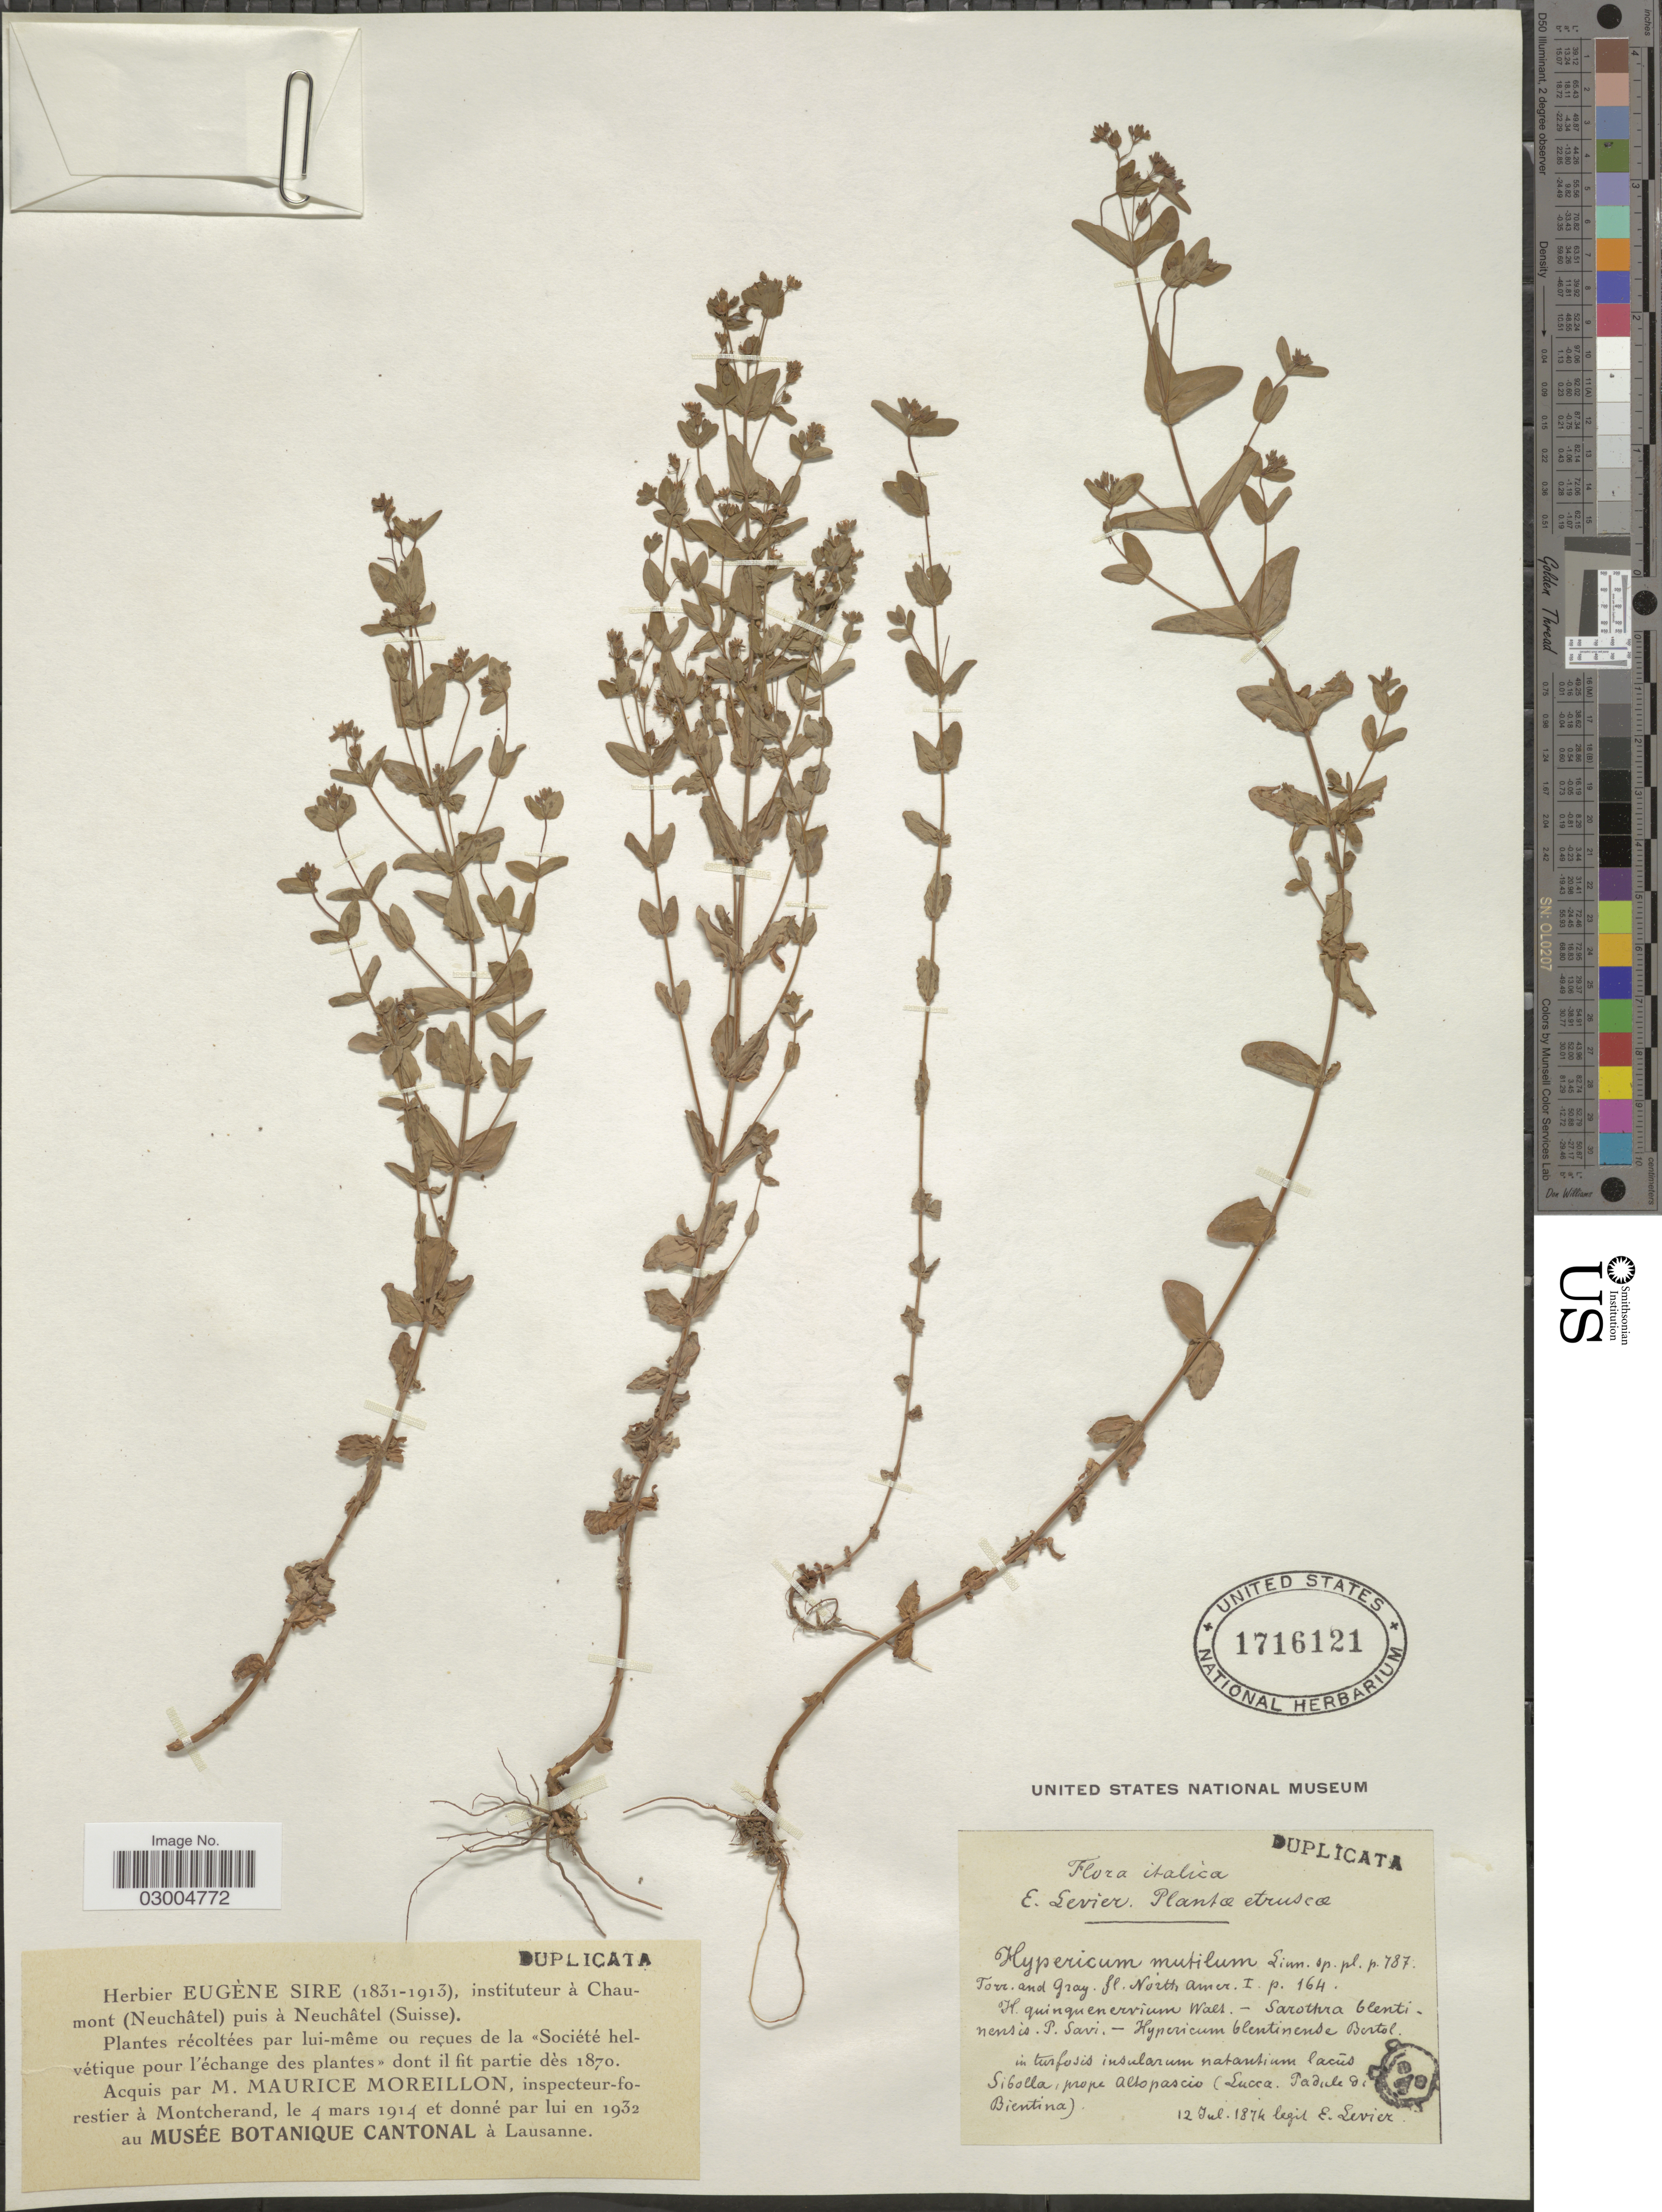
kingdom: Plantae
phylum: Tracheophyta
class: Magnoliopsida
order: Malpighiales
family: Hypericaceae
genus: Hypericum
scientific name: Hypericum mutilum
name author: L.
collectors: E. Sevier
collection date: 1874-07-12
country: Italy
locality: Etrusca. Sibolla, prope Altopascio (Lucca. Padule di Bientina).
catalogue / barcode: US 1716121